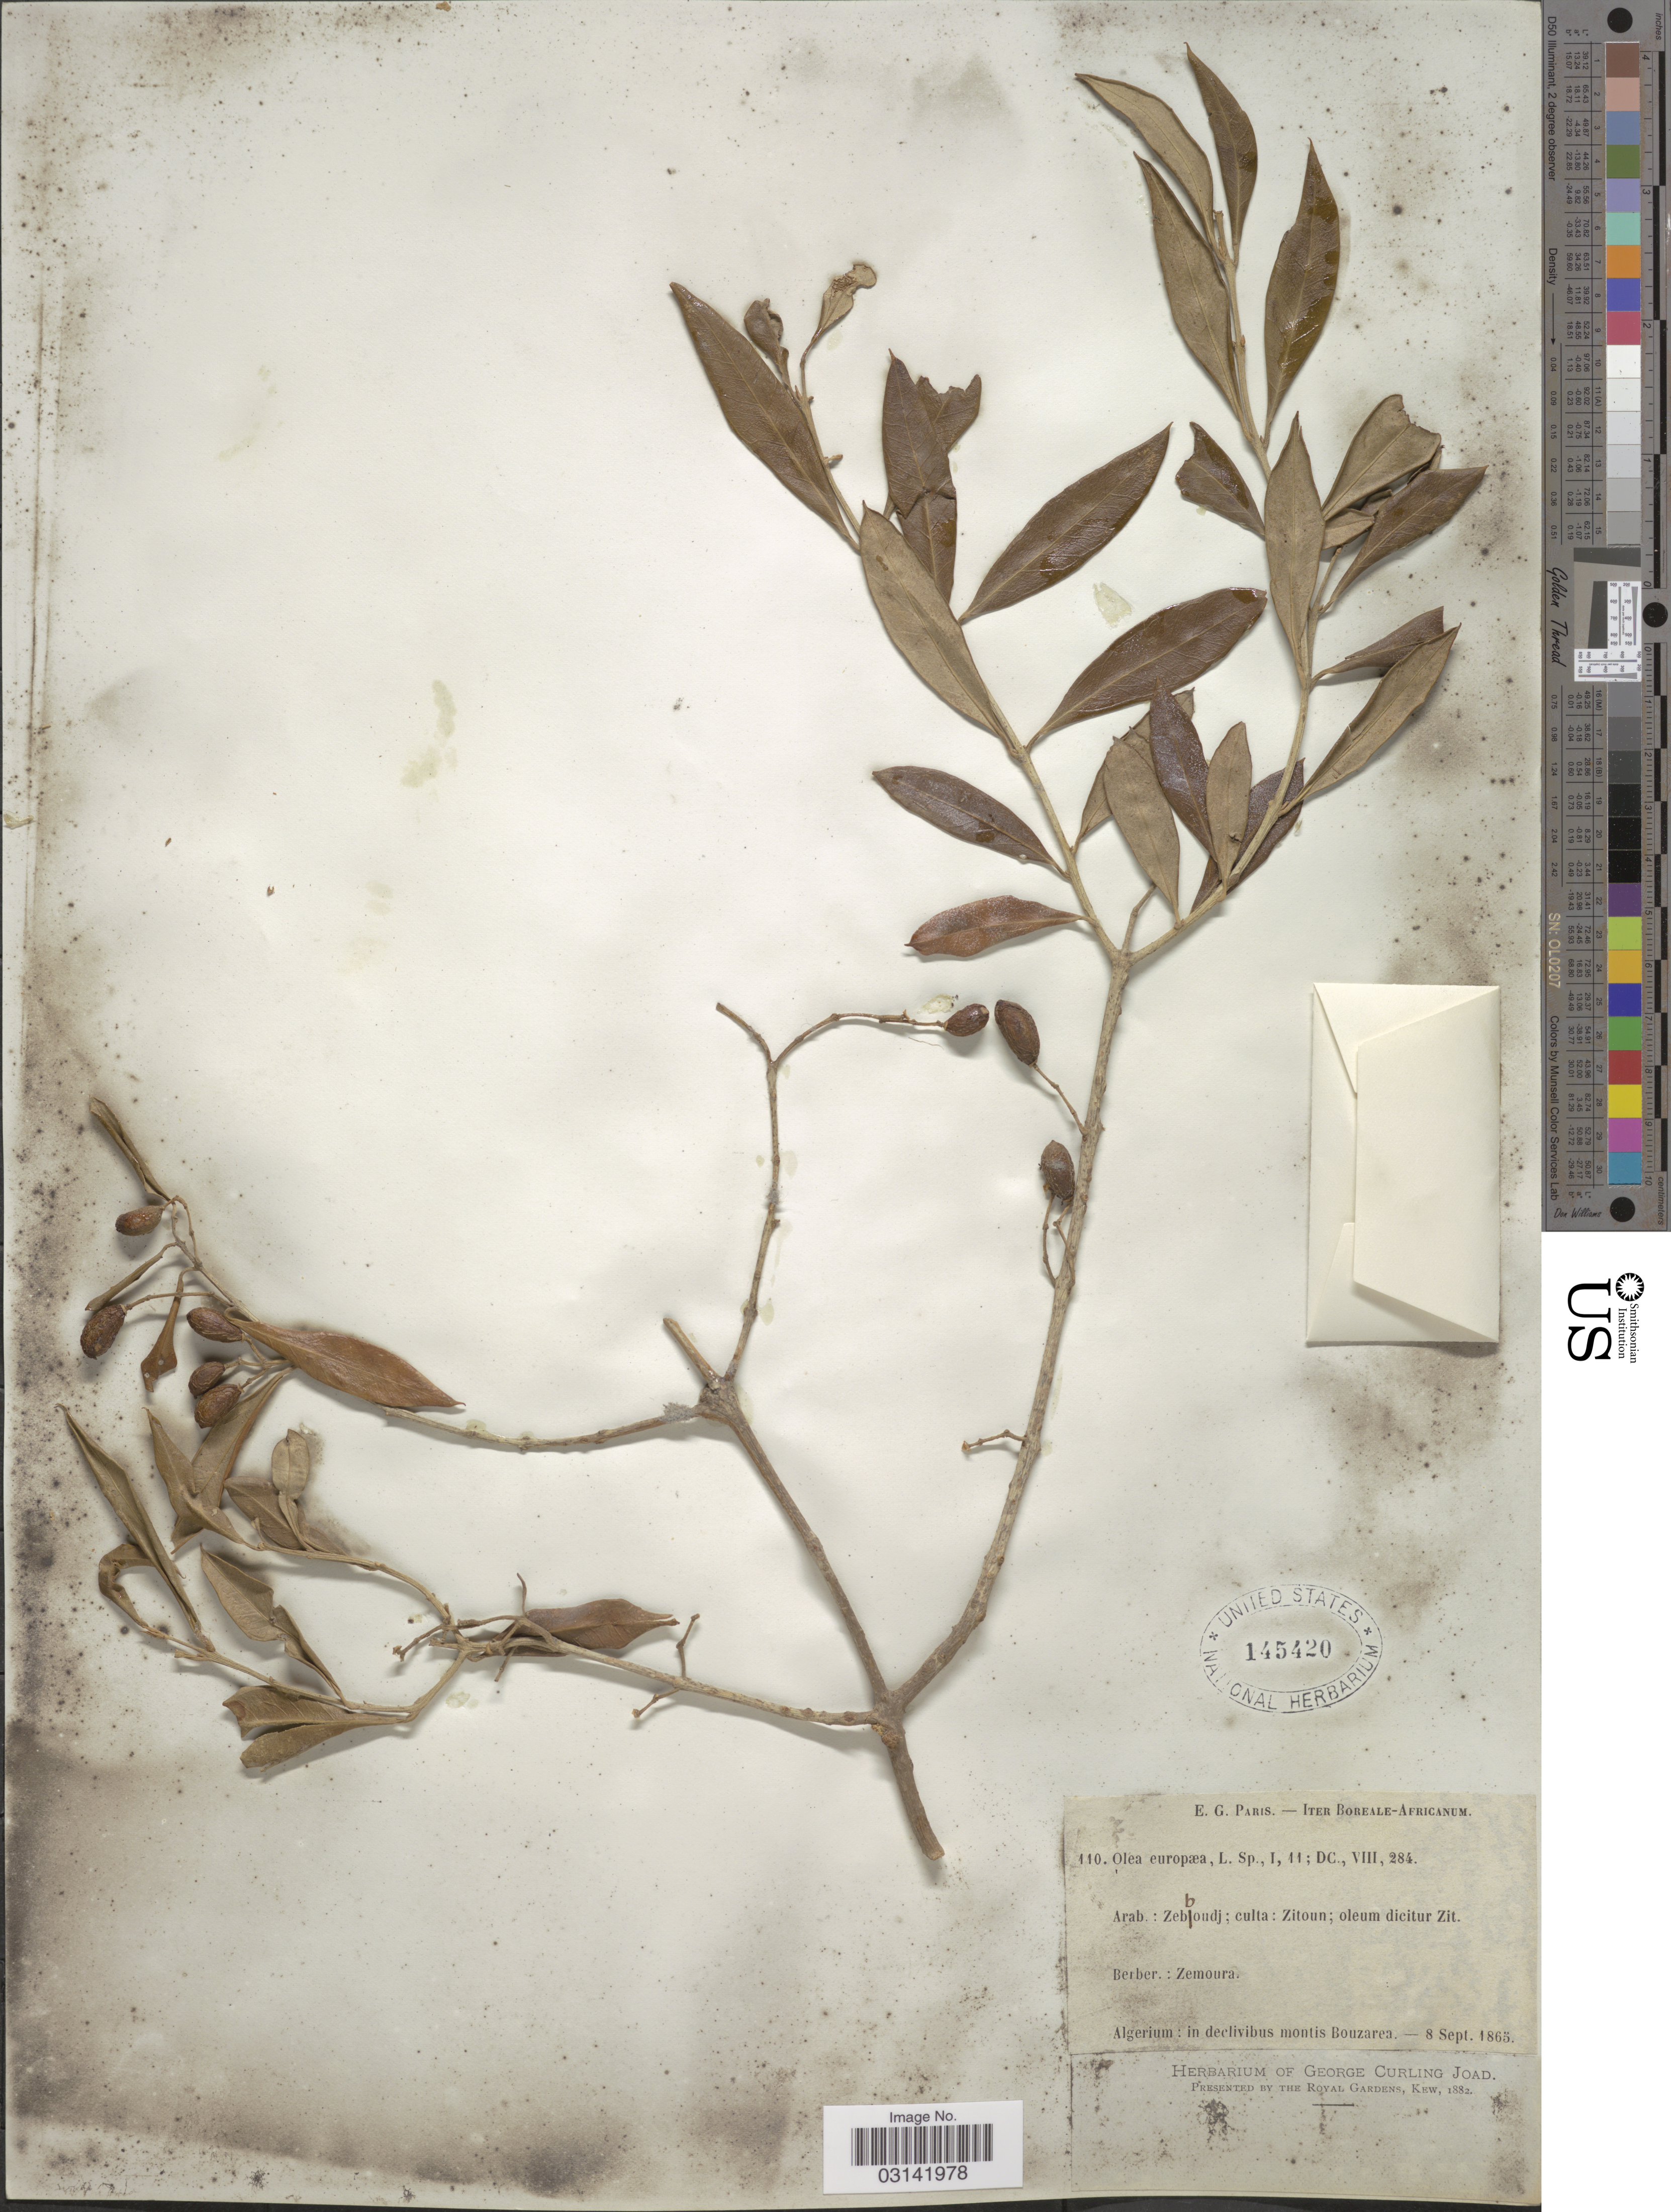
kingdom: Plantae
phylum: Tracheophyta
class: Magnoliopsida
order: Lamiales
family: Oleaceae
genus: Olea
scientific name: Olea europaea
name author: L.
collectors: Paris, E.G.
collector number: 110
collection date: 1865-09-08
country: Algeria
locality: Iter Boreale-Africanum, Arab.: Zebboudj; culta; Zitoun; oleum dicitur Zit.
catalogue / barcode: US 145420